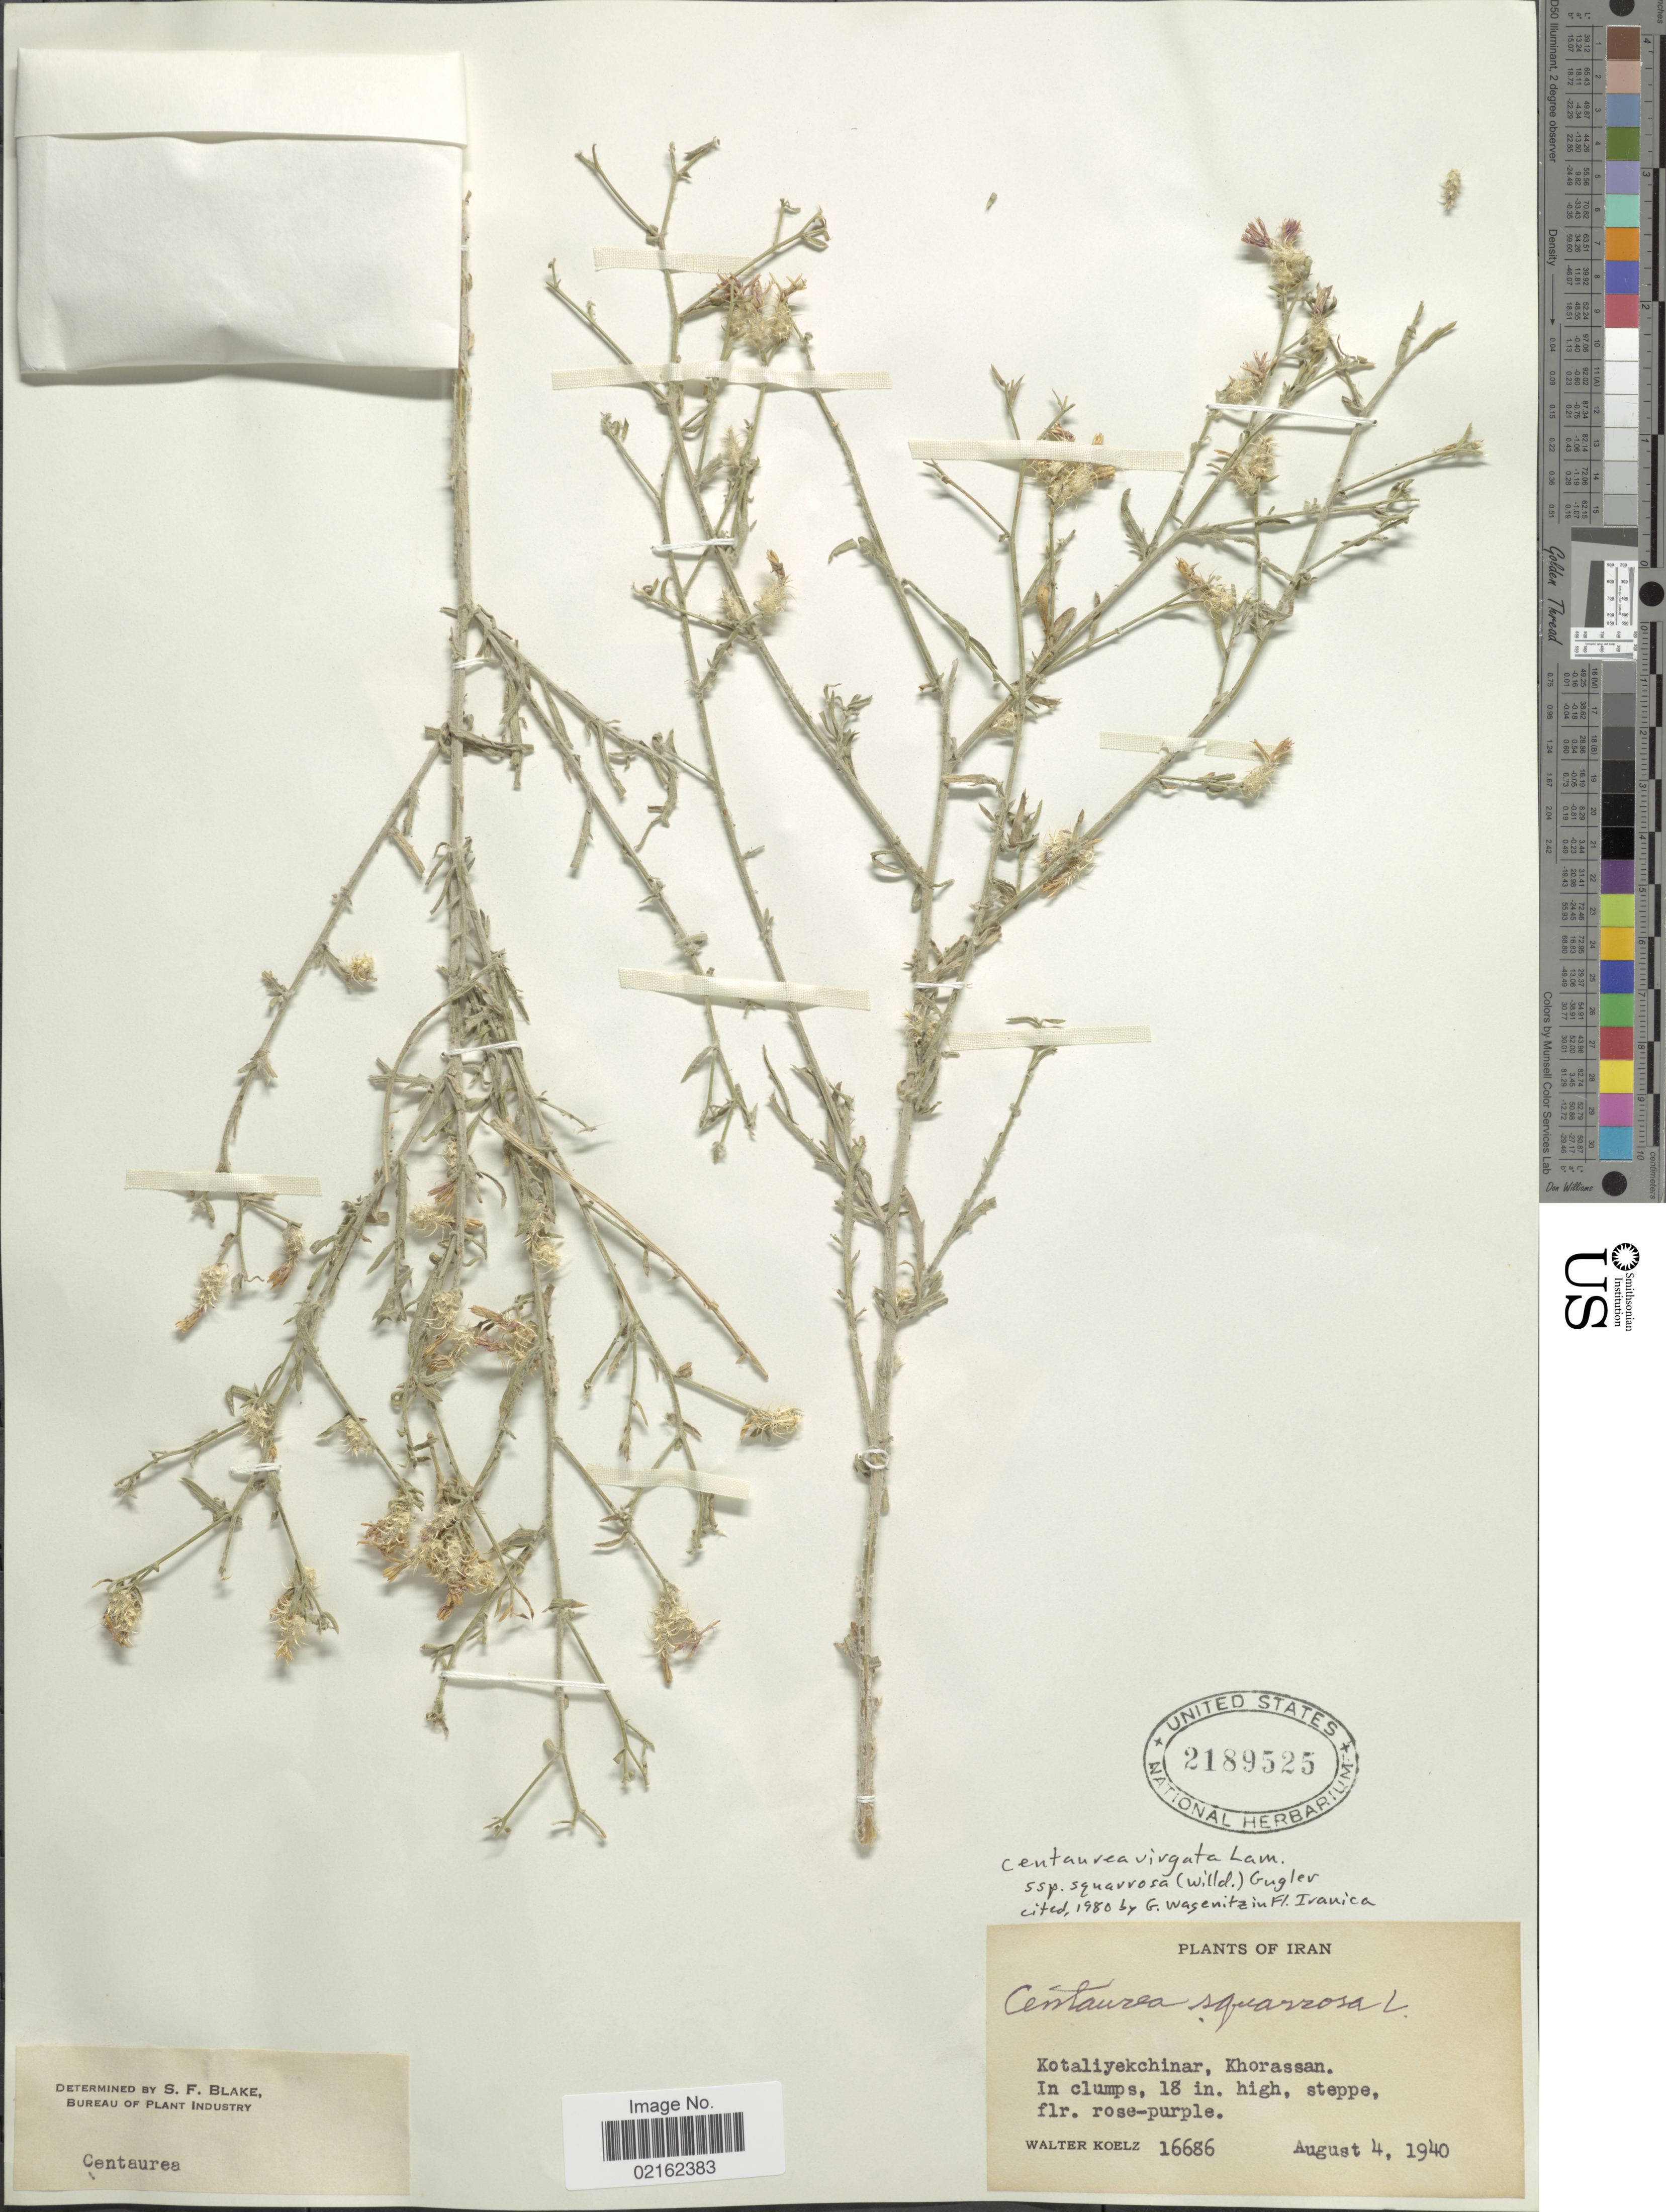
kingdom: Plantae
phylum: Tracheophyta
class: Magnoliopsida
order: Asterales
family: Asteraceae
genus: Centaurea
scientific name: Centaurea virgata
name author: Lam.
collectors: W. N. Koelz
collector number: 16686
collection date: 1940-08-04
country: Iran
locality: Kotaliyekchinar, Khorassan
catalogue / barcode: US 2189525